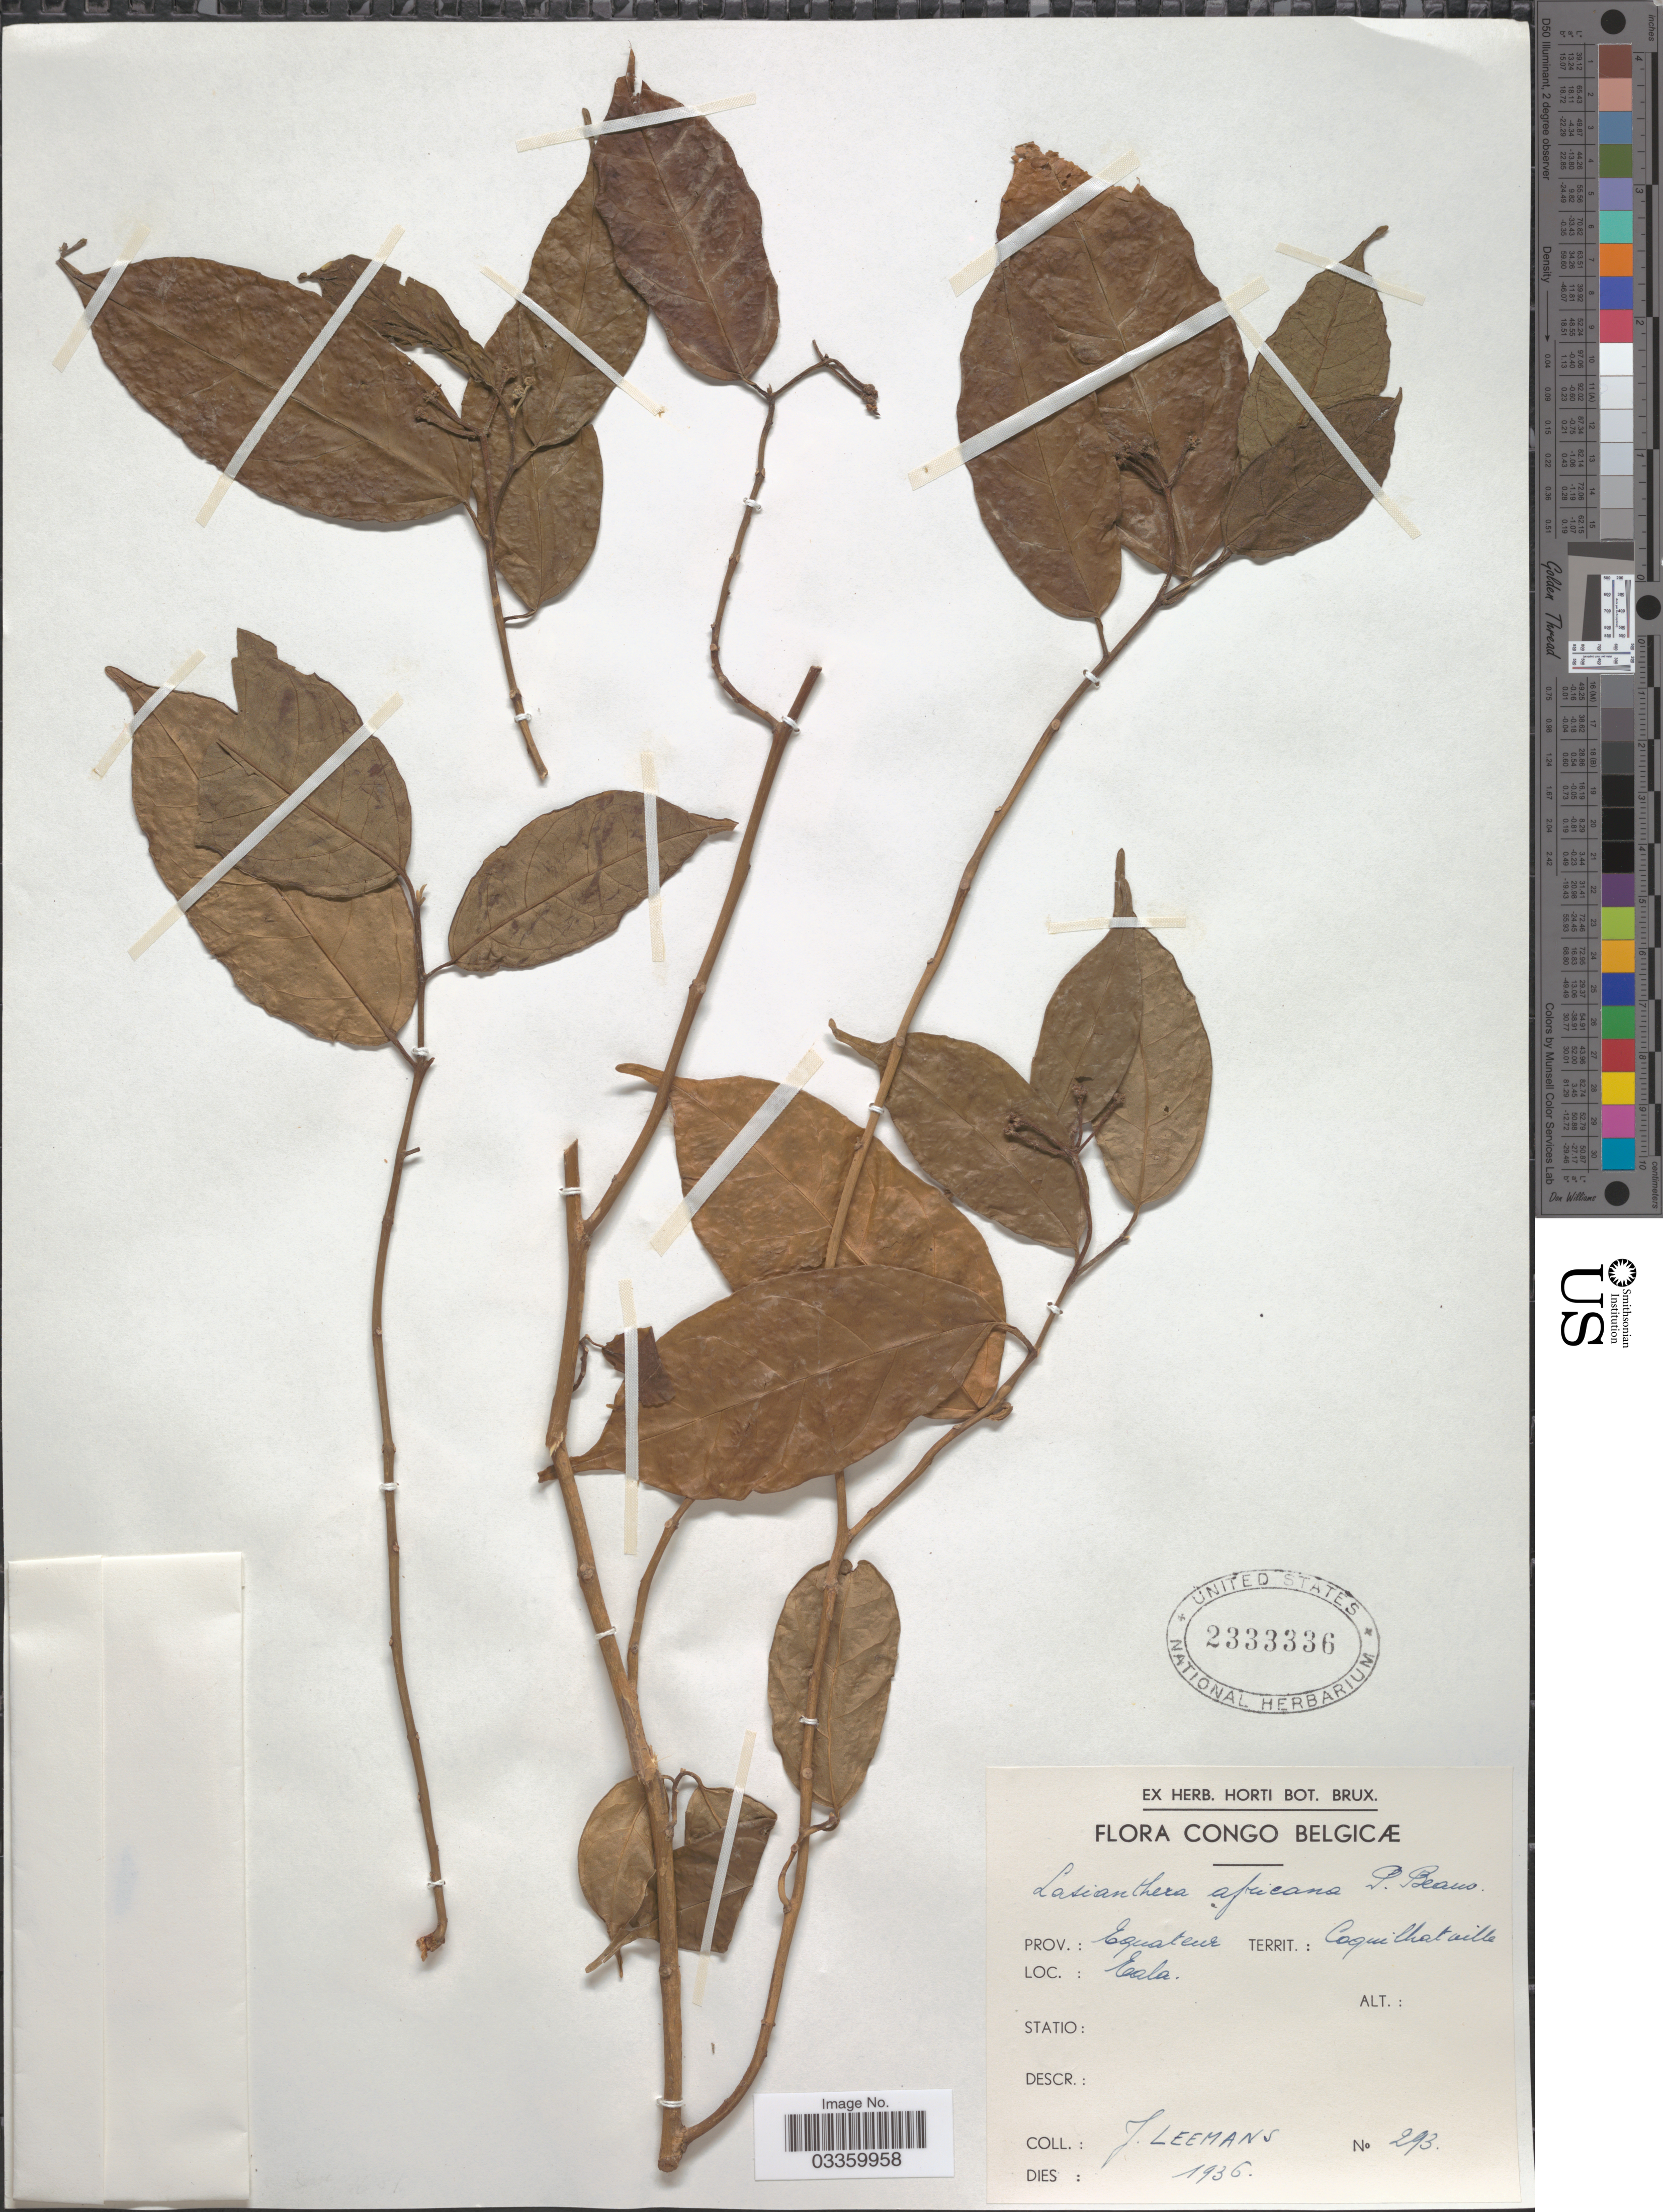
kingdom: Plantae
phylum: Tracheophyta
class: Magnoliopsida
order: Cardiopteridales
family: Stemonuraceae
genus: Lasianthera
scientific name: Lasianthera africana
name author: P. Beauv.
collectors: J. Leemans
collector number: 293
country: Congo, Democratic Republic of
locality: Congo Belgicæ. Prov.: Equateur Territ.: Coquilhatville. Eala.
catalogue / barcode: US 2333336